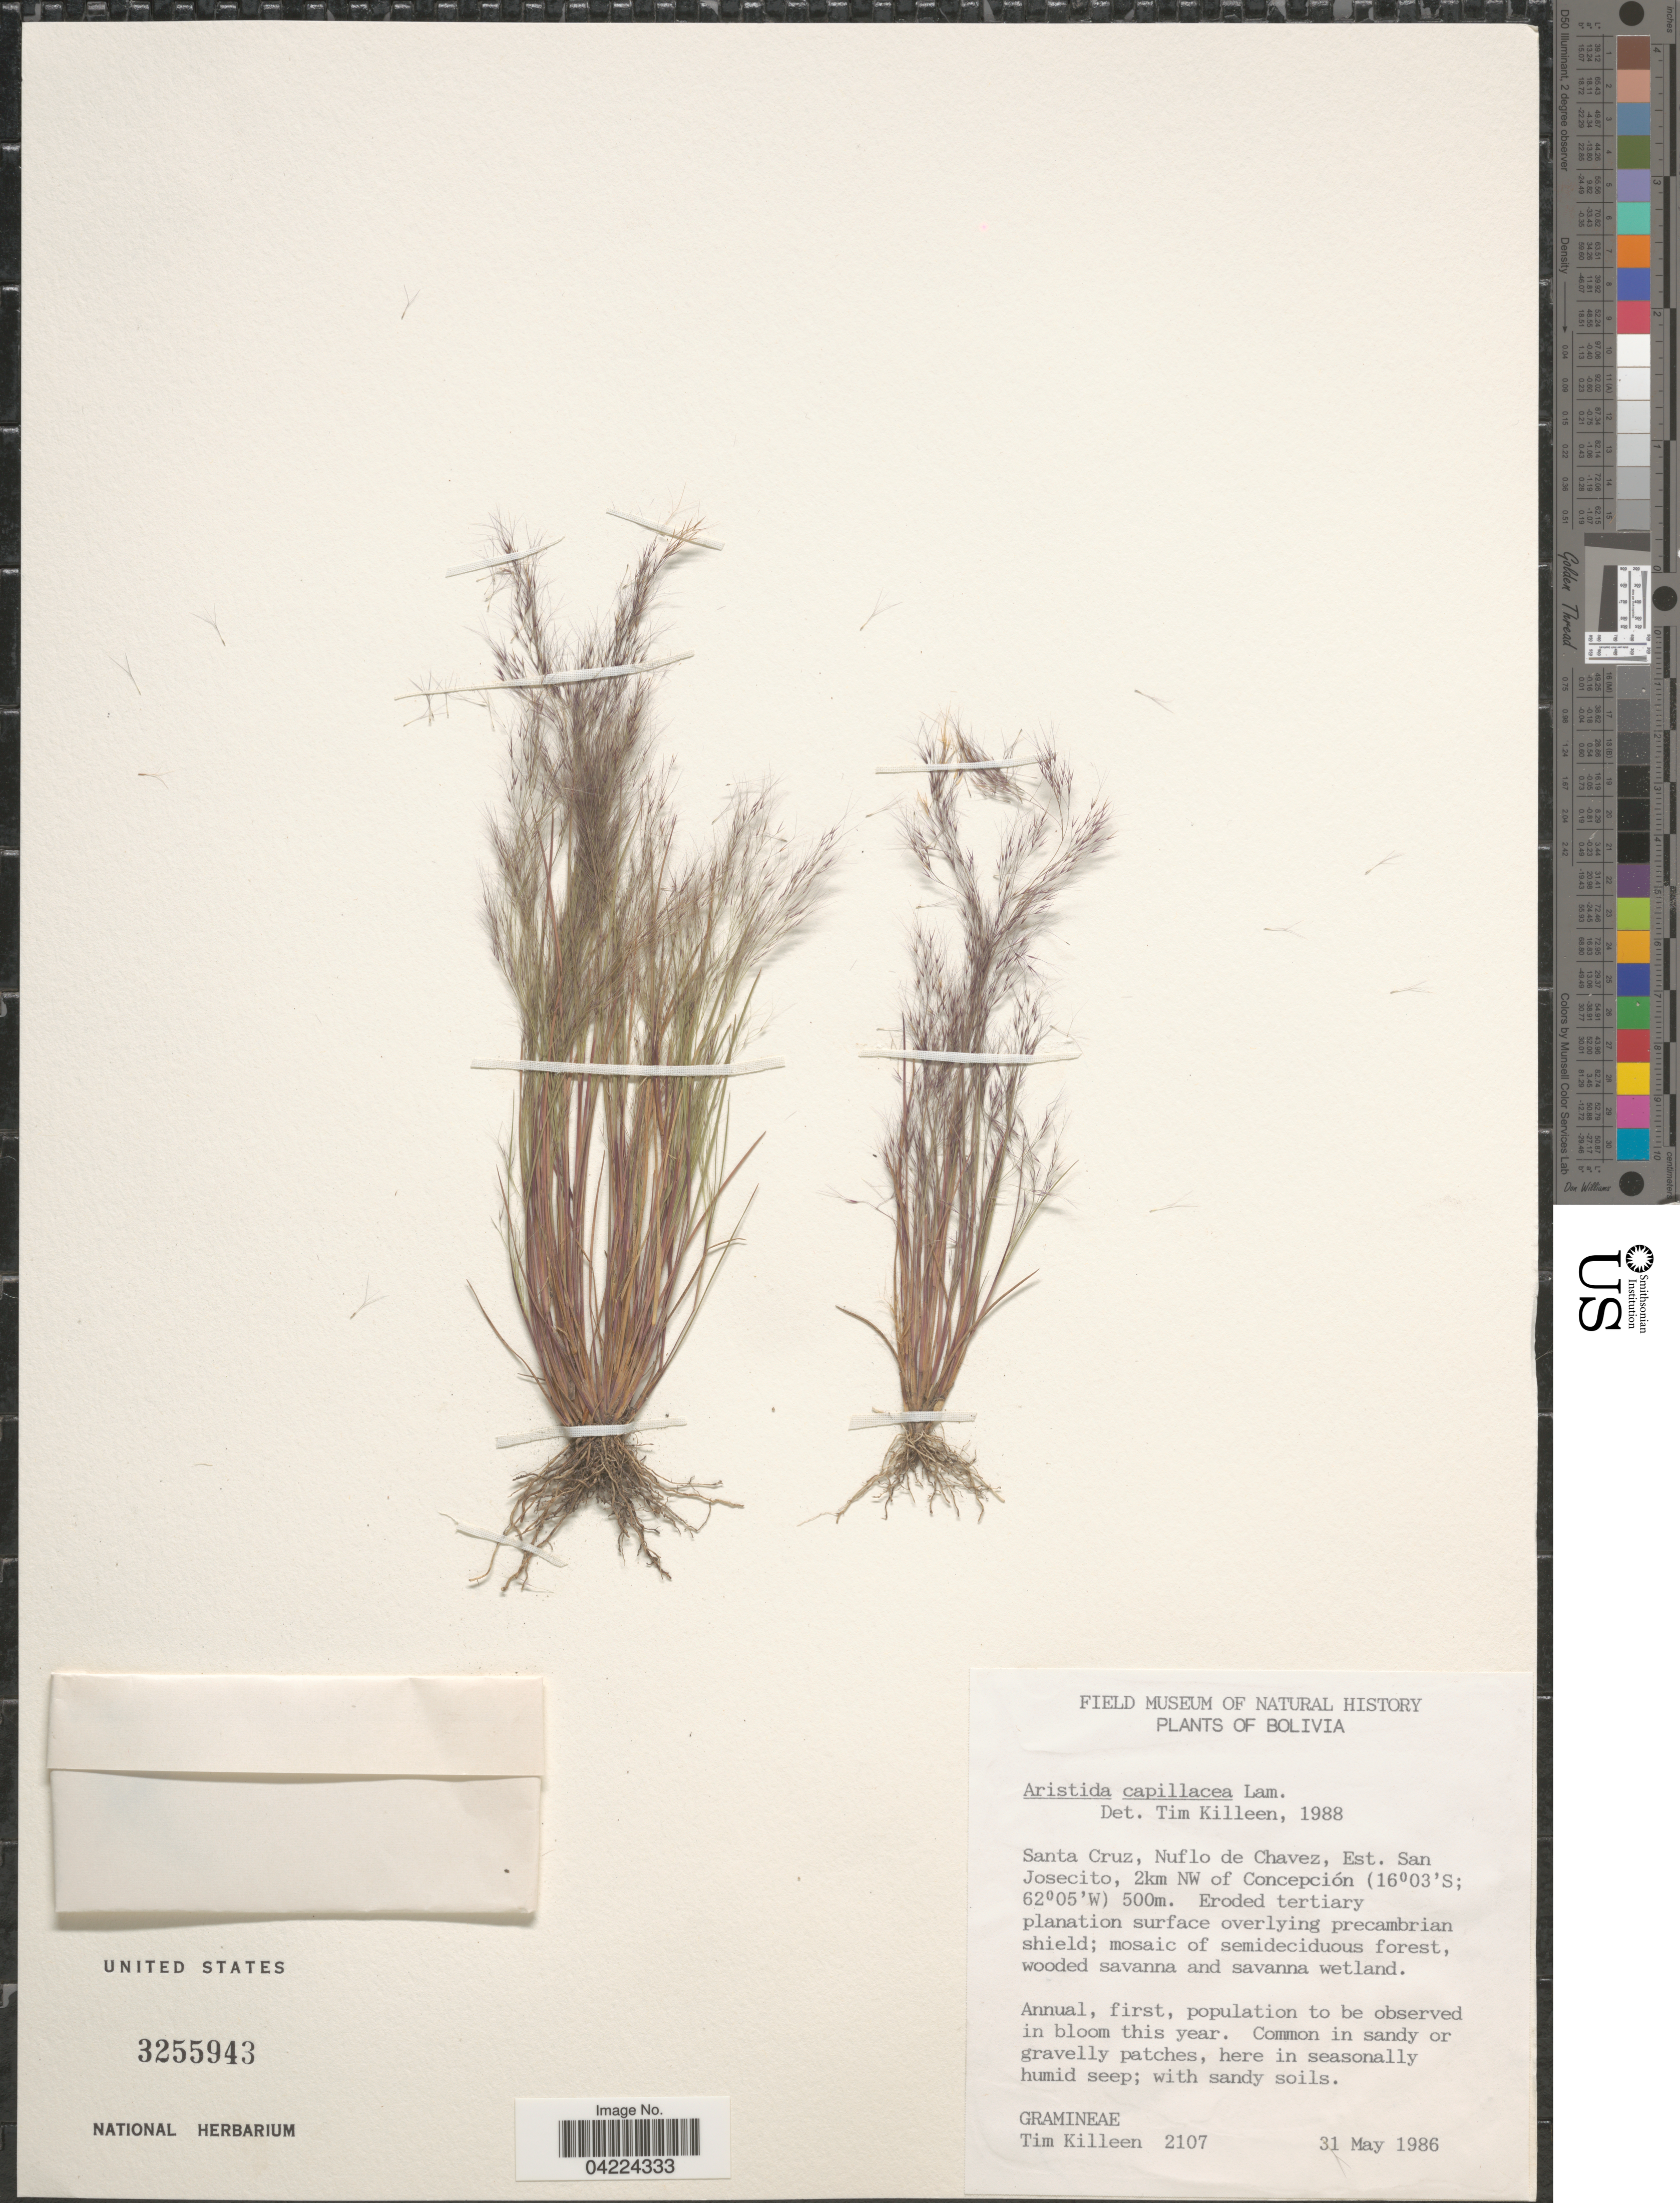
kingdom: Plantae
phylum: Tracheophyta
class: Liliopsida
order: Poales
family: Poaceae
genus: Aristida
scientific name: Aristida capillacea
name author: Lam.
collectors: T. J. Killeen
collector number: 2107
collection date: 1986-05-31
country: Bolivia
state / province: Santa Cruz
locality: Nuflo de Chavez, Est. San Josecito, 2km NW of Concepción.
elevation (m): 500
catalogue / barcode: US 3255943